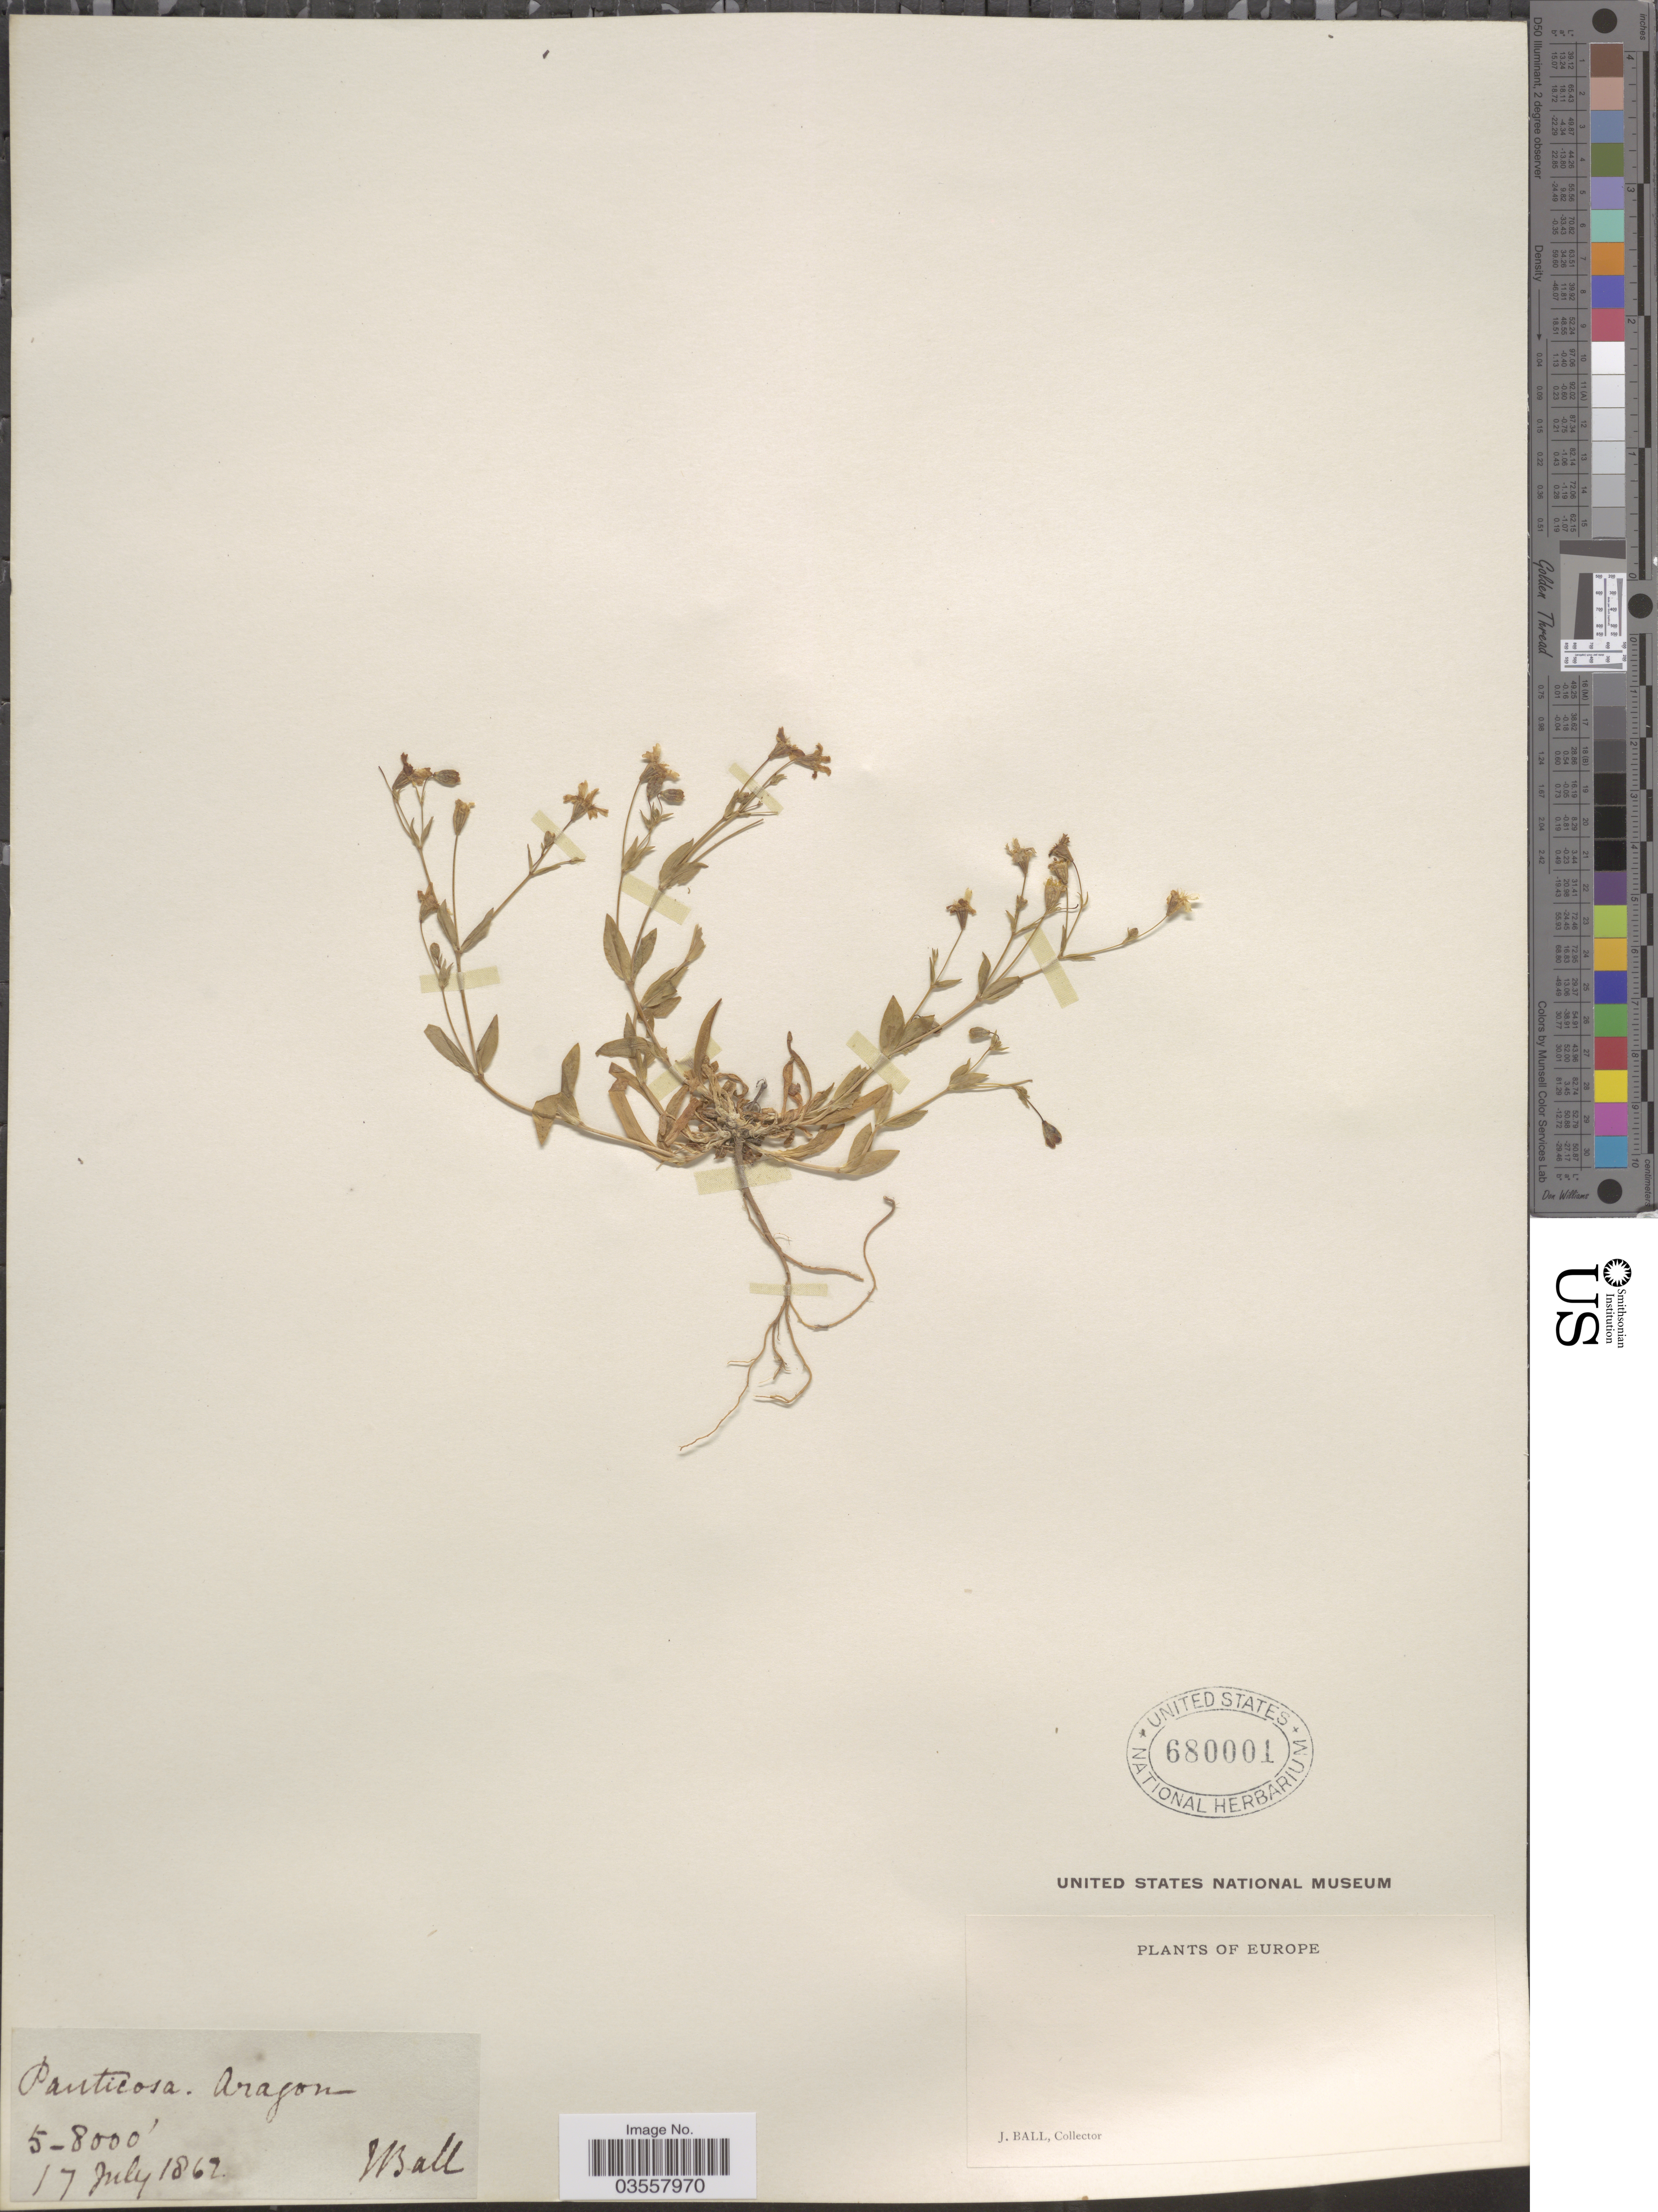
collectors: J. Ball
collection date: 1862-07-17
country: Spain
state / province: Aragón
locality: Panticosa.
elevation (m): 1524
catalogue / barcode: US 680001